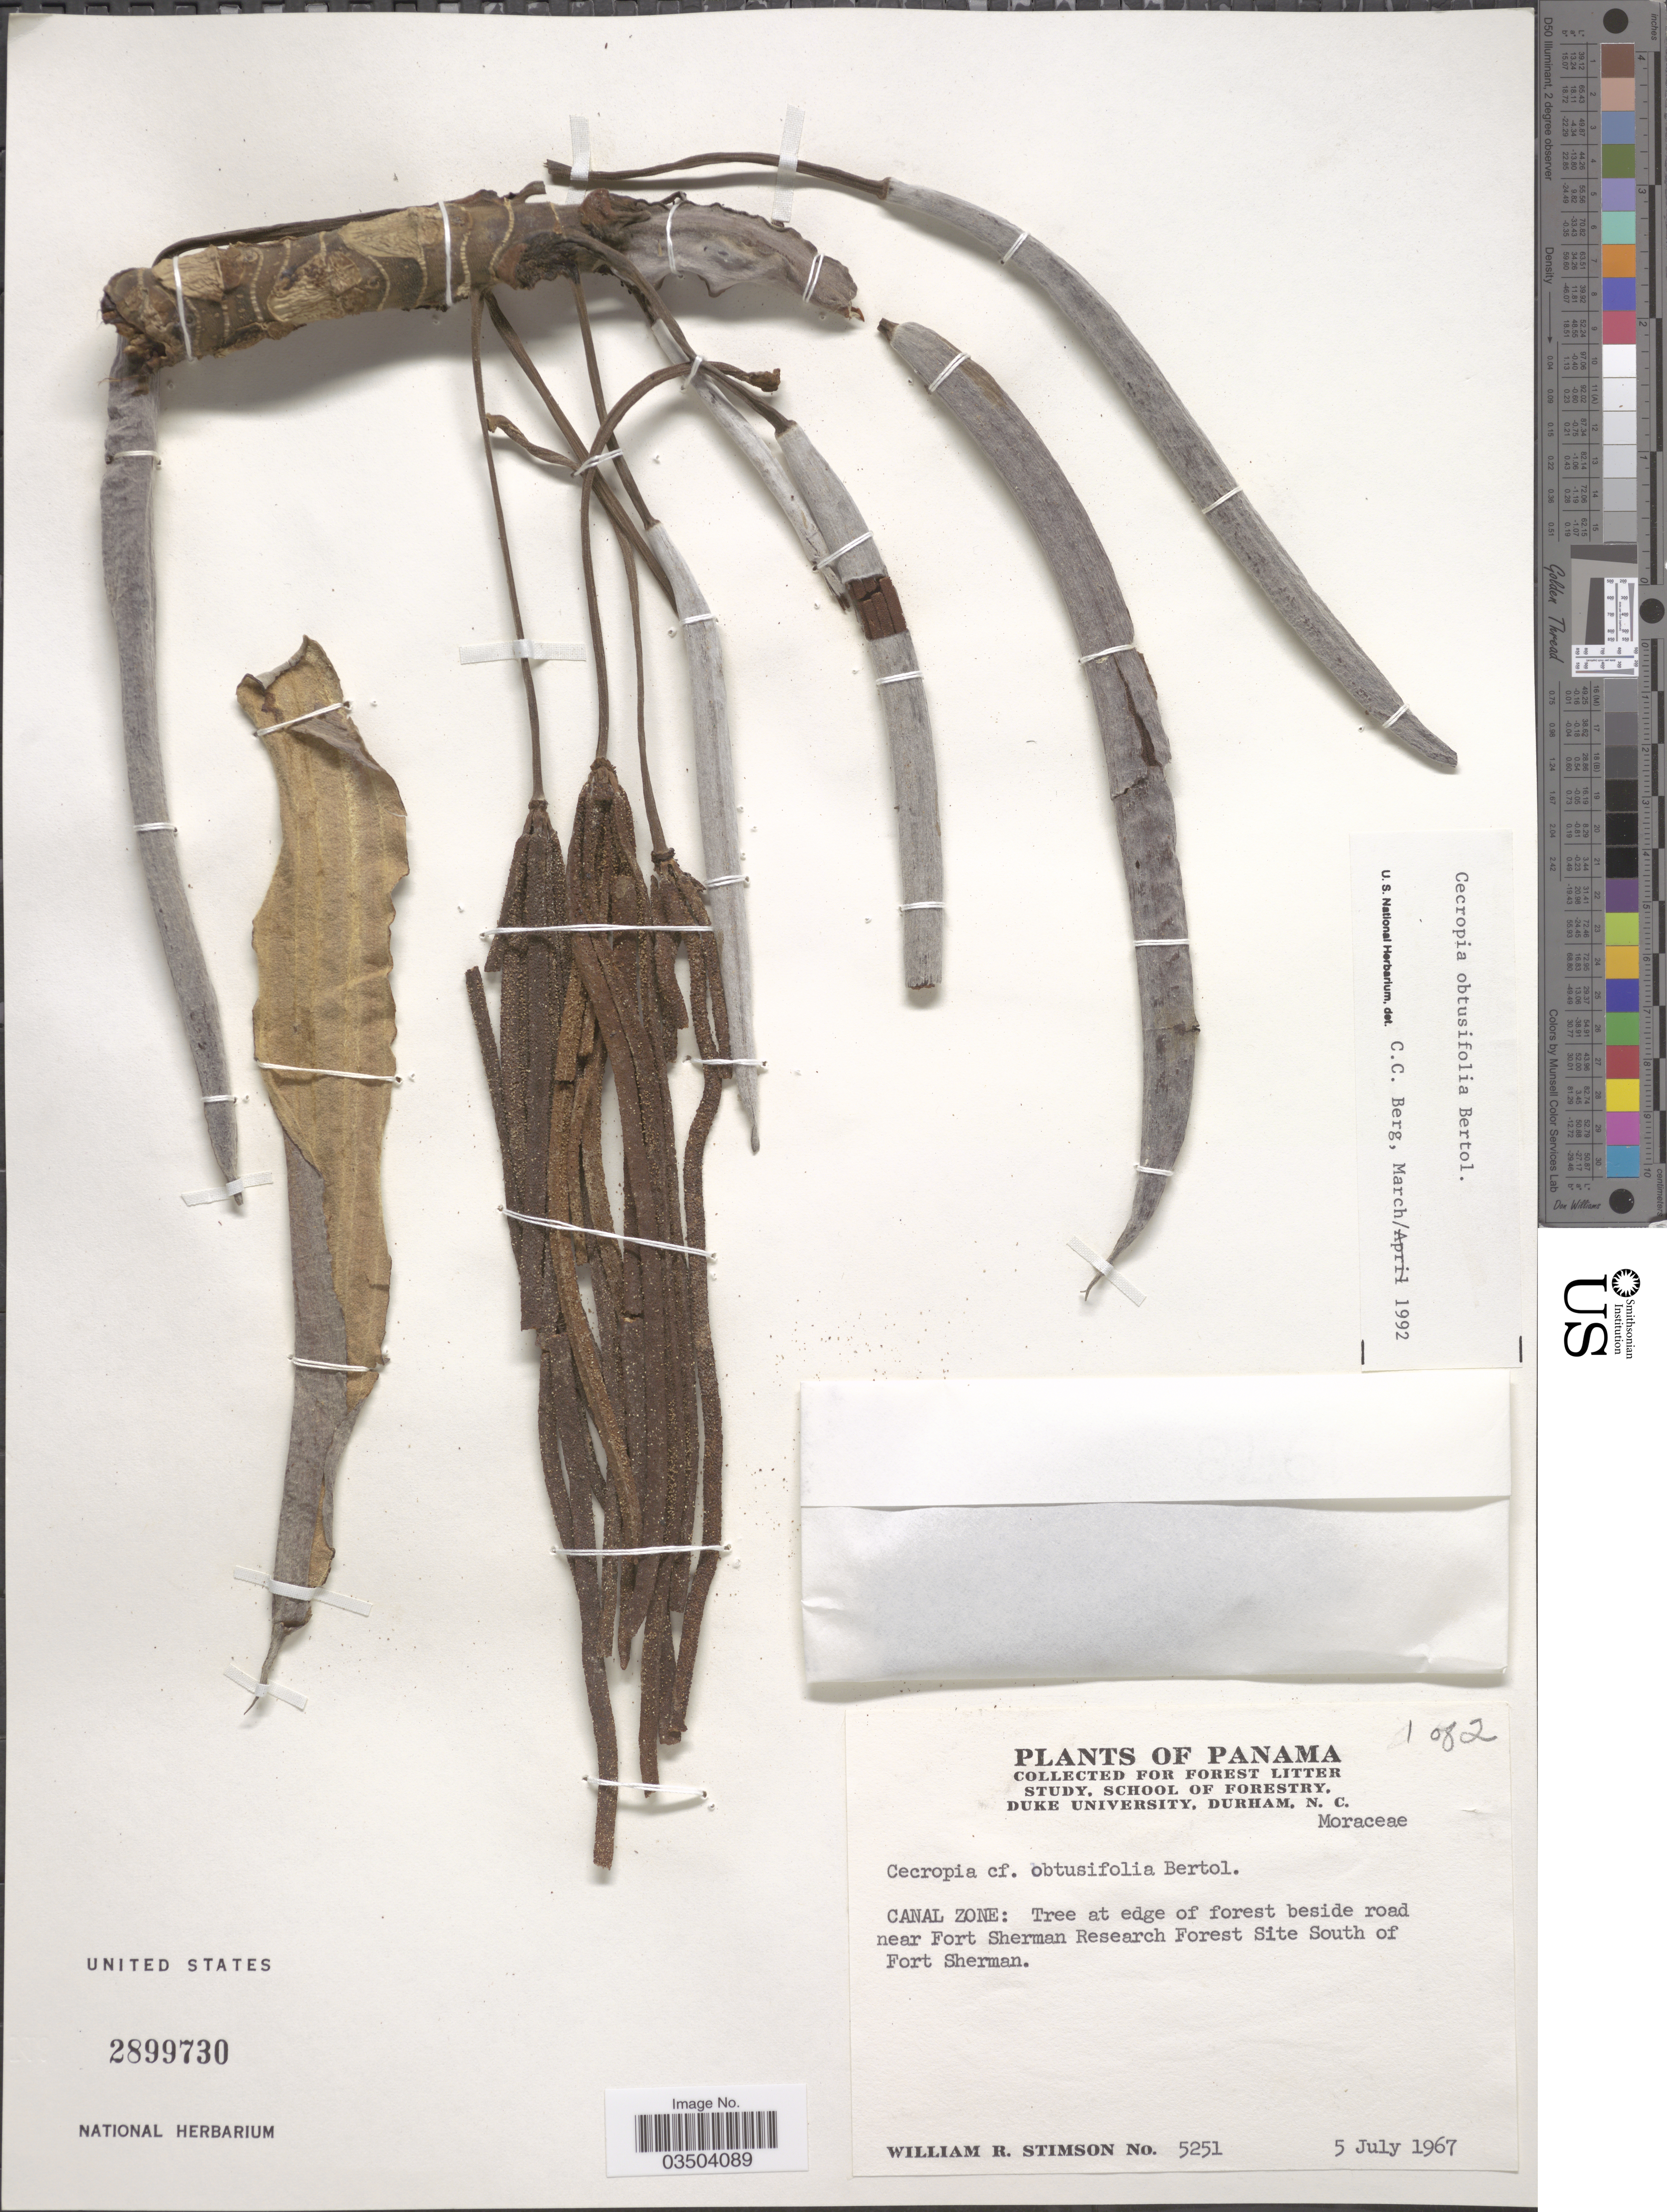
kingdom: Plantae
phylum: Tracheophyta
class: Magnoliopsida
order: Rosales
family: Urticaceae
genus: Cecropia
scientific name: Cecropia obtusifolia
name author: Bertol.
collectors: W. R. Stimson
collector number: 5251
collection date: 1967-07-05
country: Panama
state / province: Colón / Panamá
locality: Canal Zone: Tree at edge of forest beside road near Fort Sherman Research Forest Site South of Fort Sherman.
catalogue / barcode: US 2899730